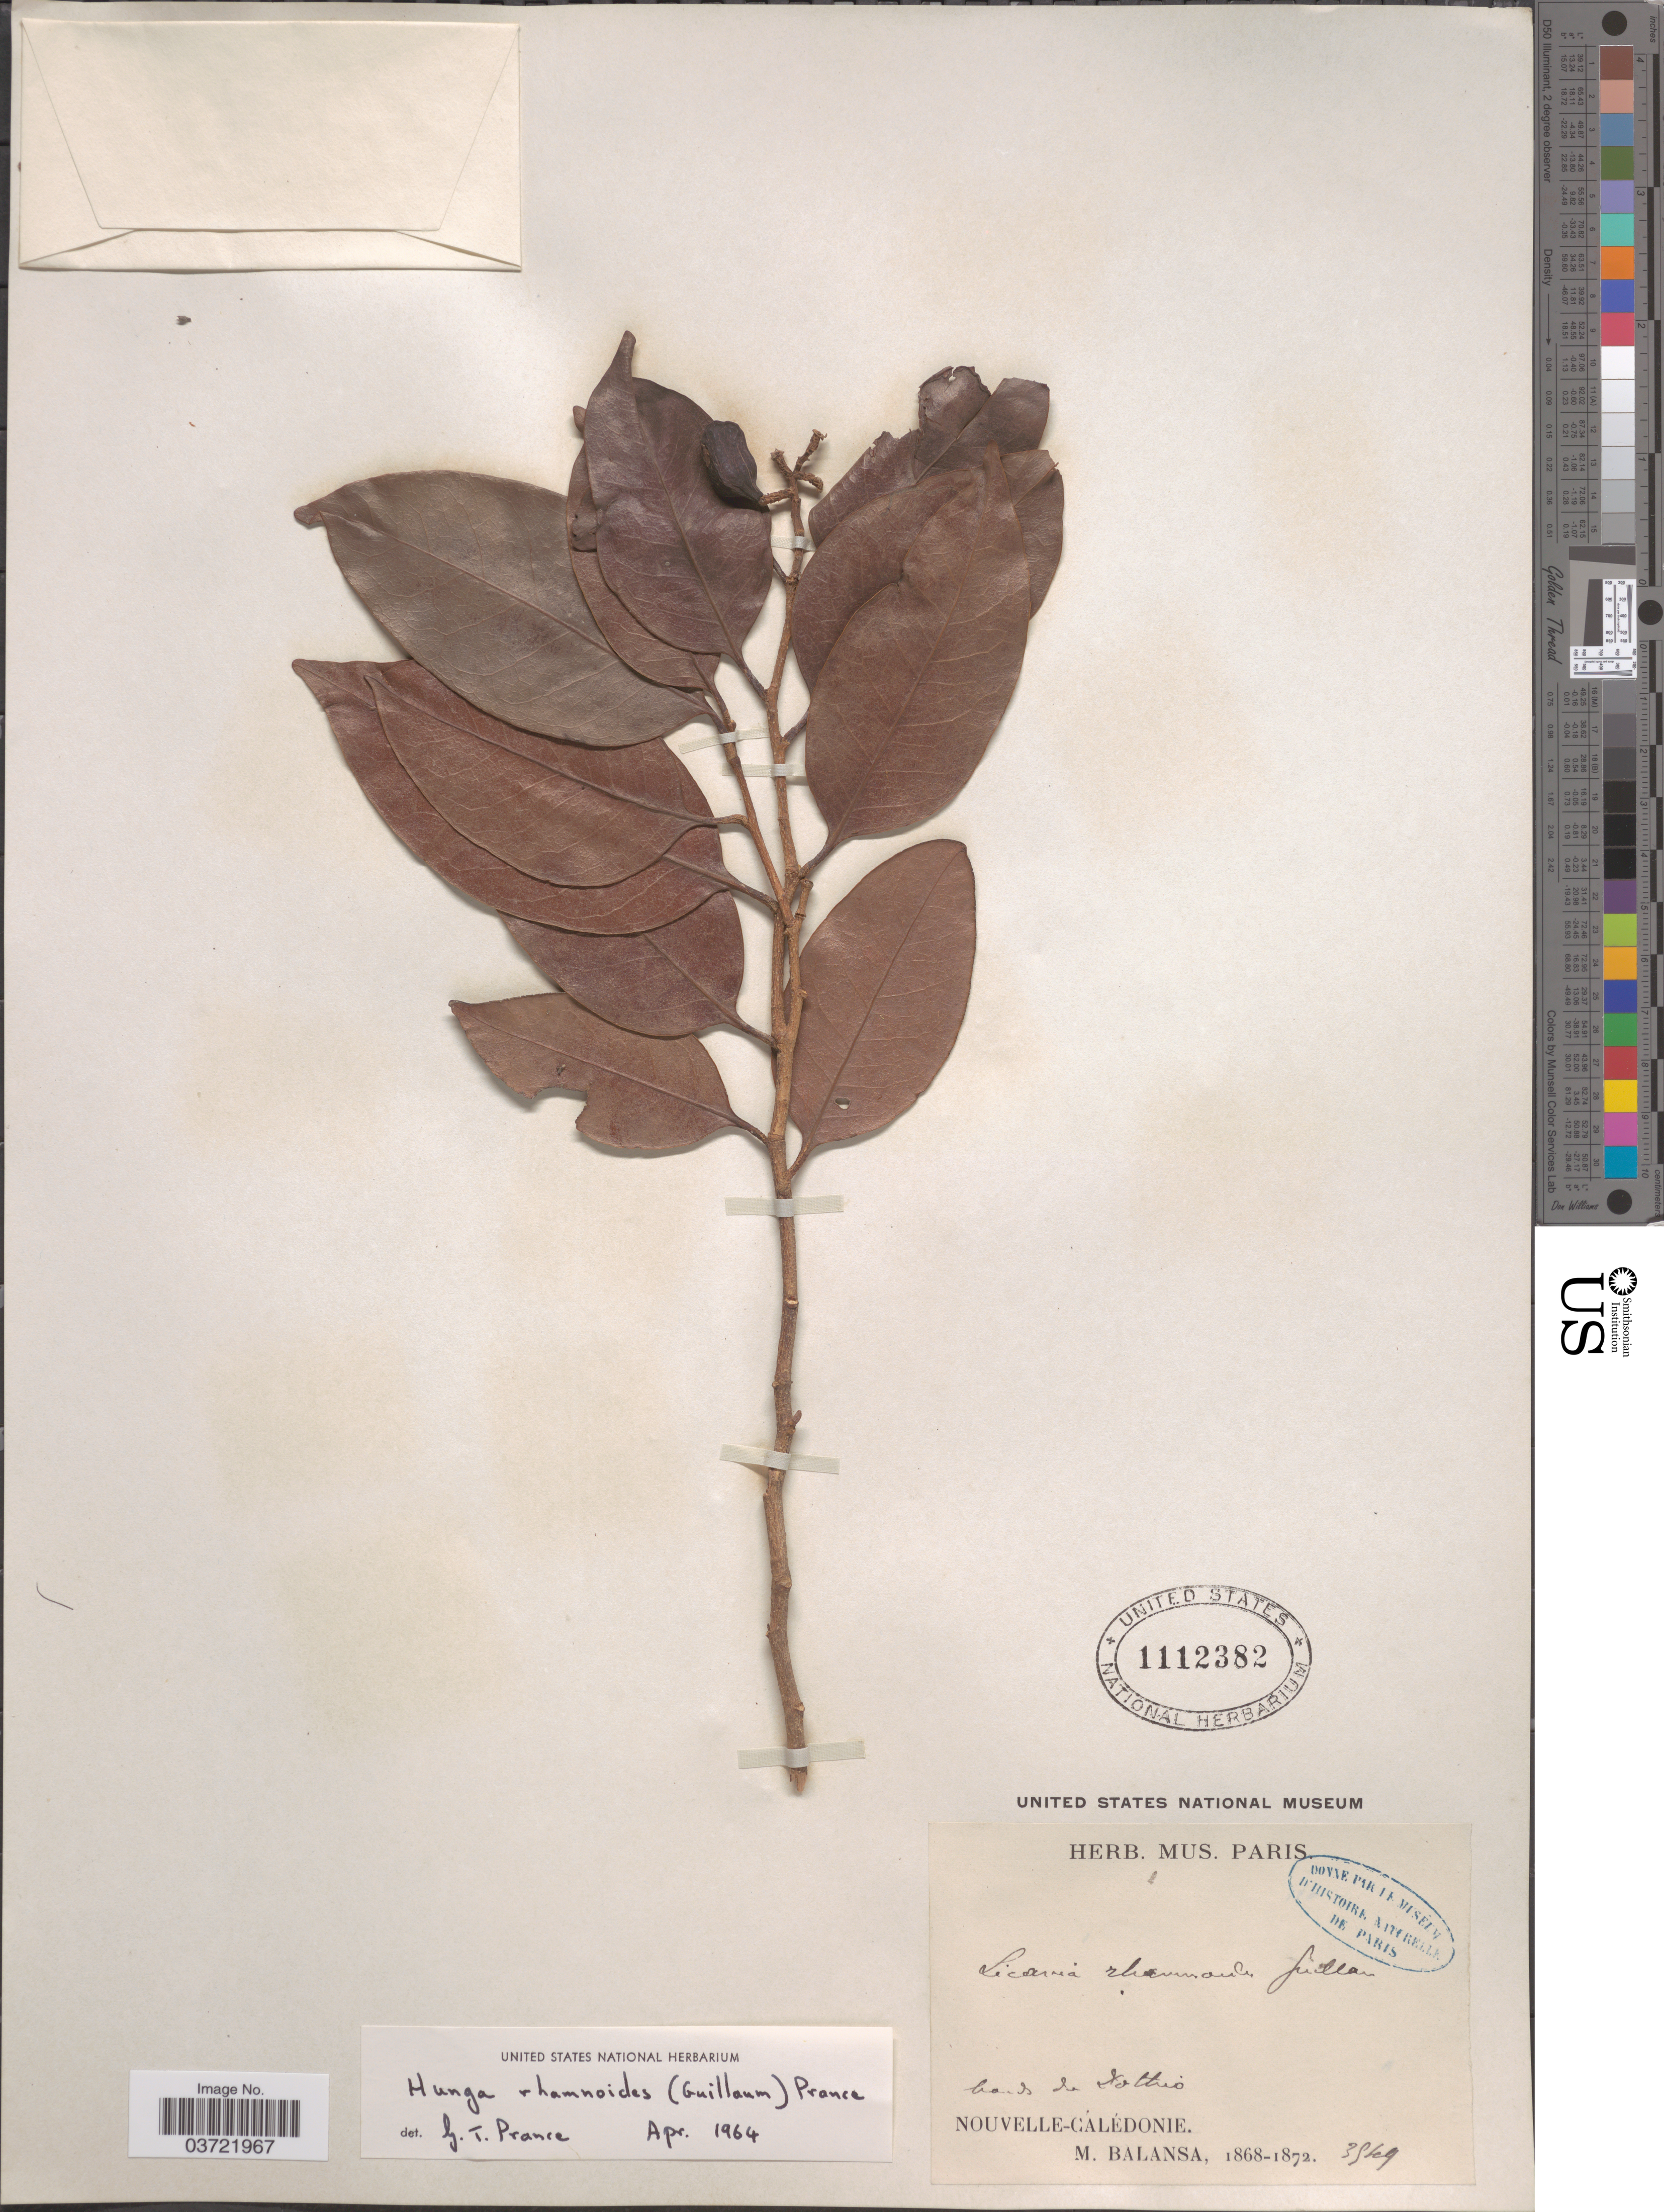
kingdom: Plantae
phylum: Tracheophyta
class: Magnoliopsida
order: Malpighiales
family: Chrysobalanaceae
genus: Hunga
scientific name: Hunga rhamnoides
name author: (Guillaumin) Prance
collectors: B. Balansa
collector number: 3549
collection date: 1868/1872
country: New Caledonia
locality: Bords du Dothio. Nouvelle-Calédonie.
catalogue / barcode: US 1112382